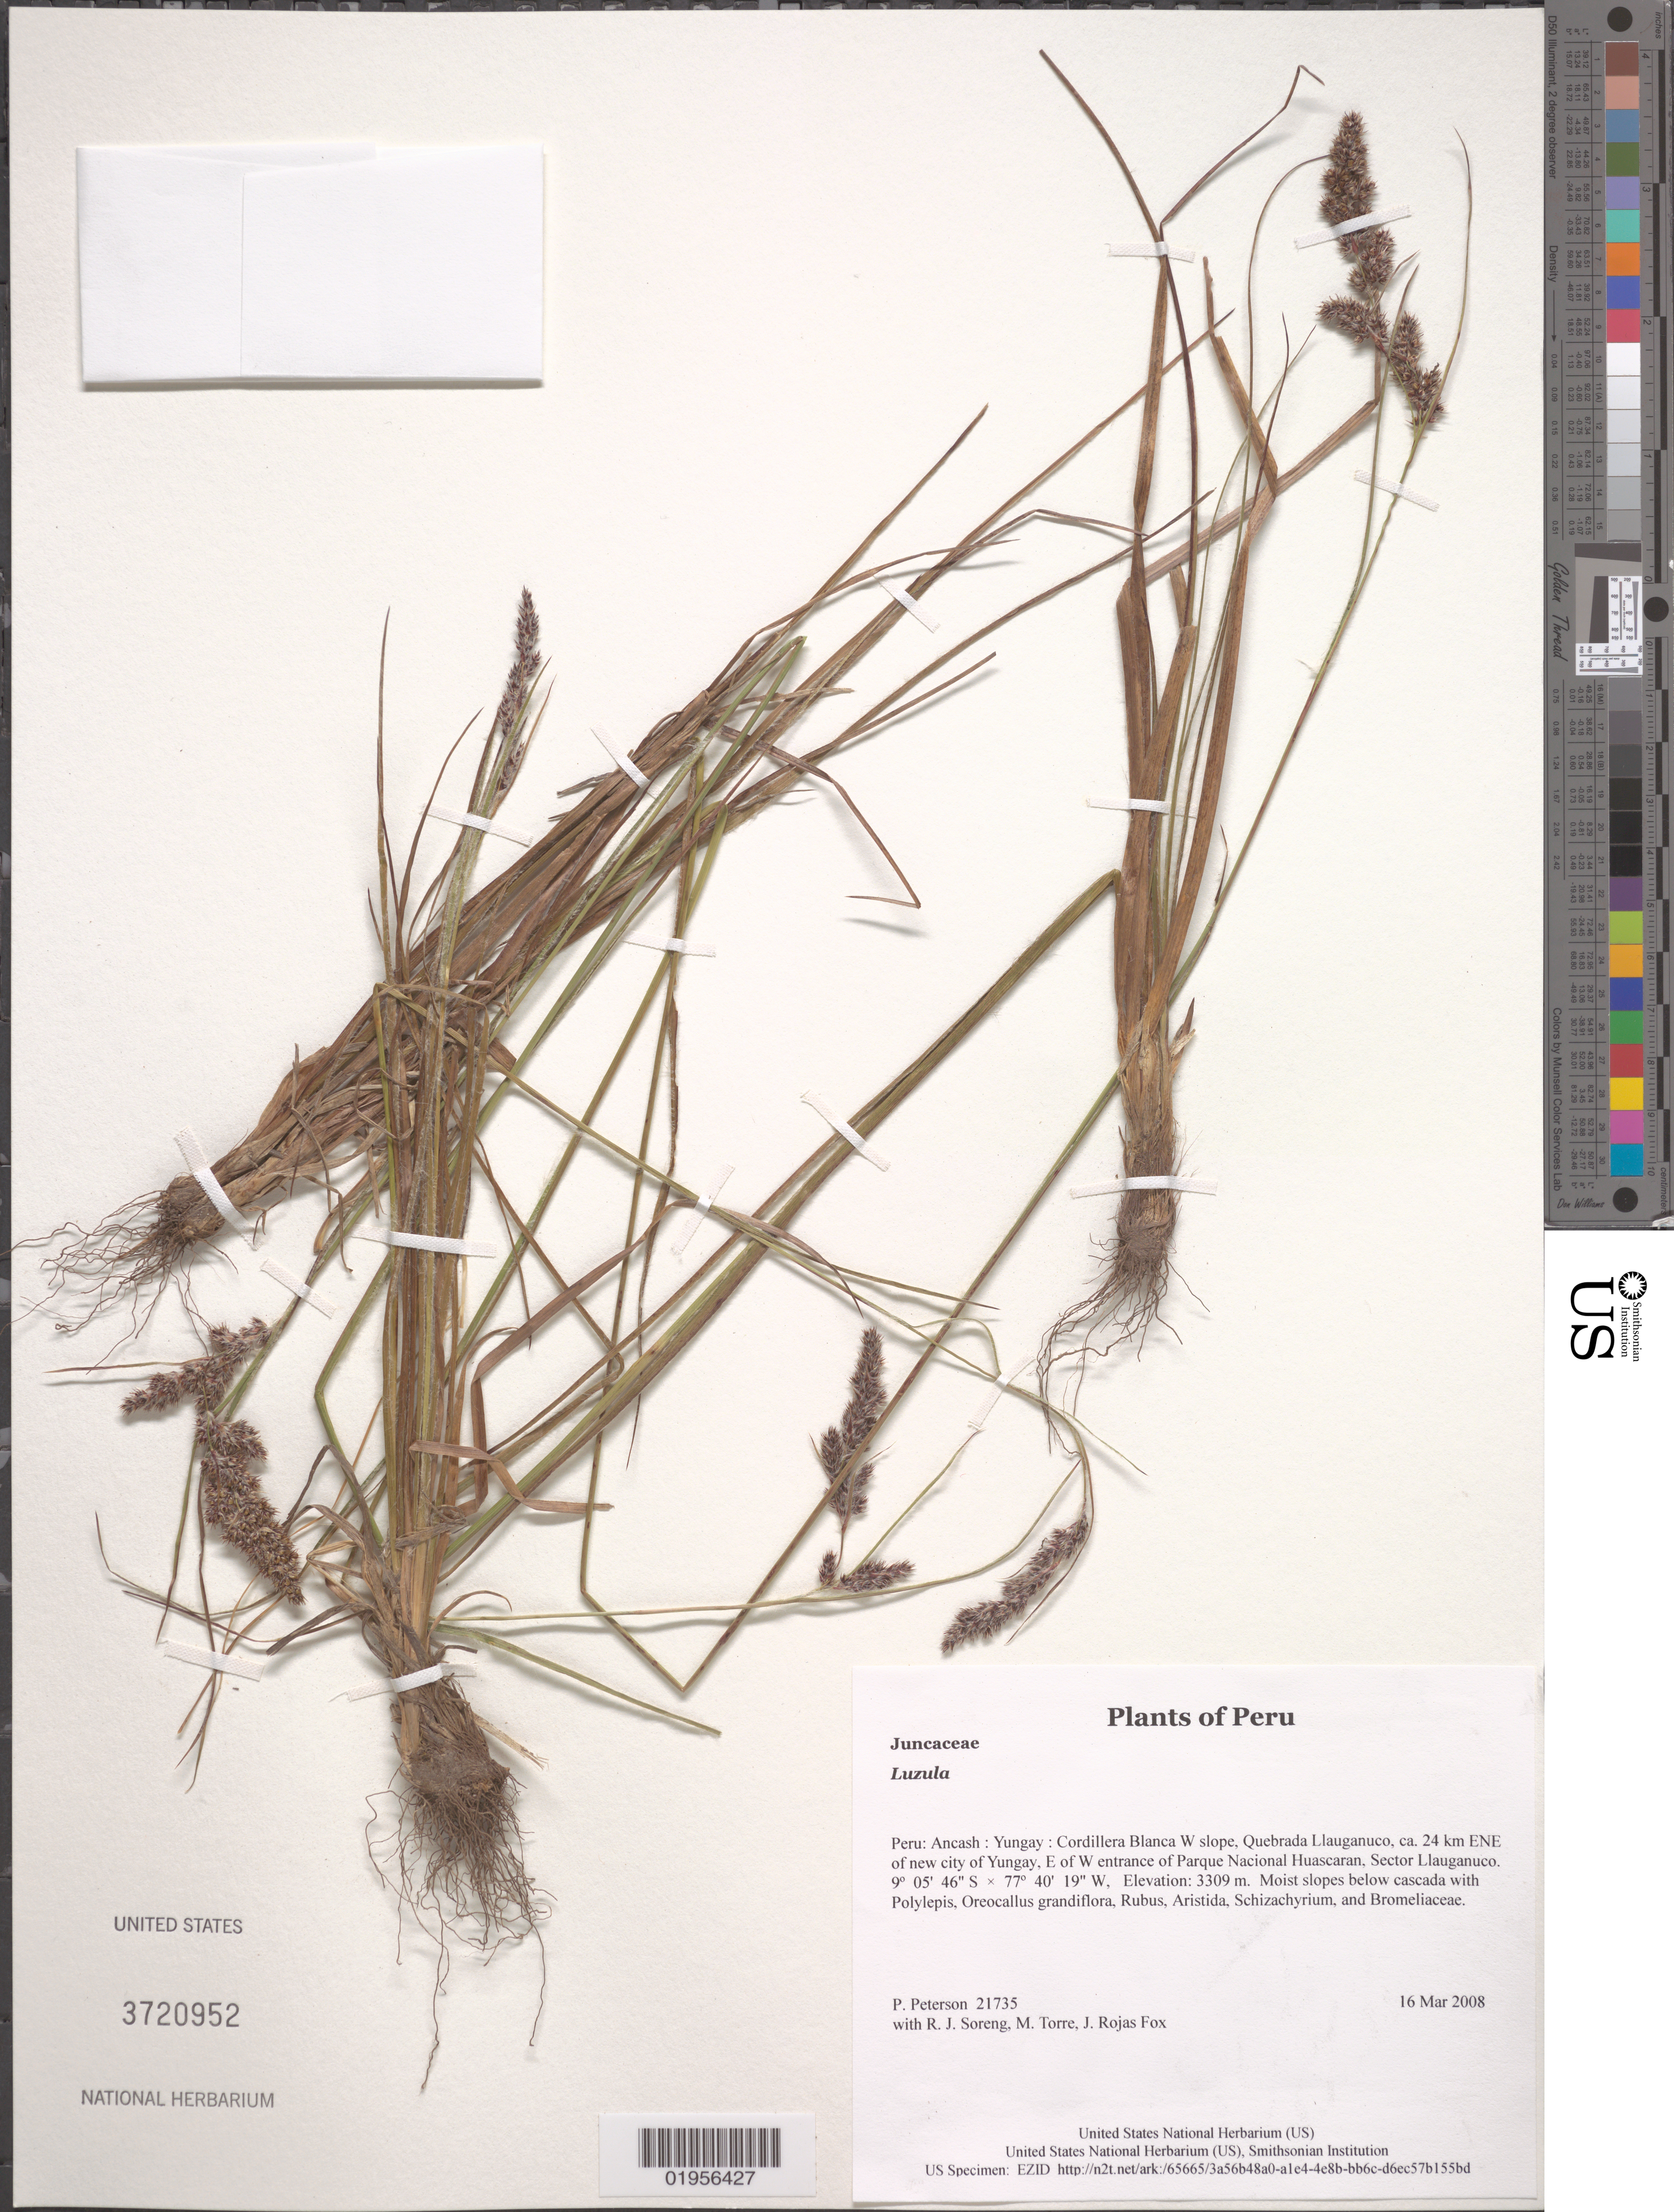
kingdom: Plantae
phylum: Tracheophyta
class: Liliopsida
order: Poales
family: Juncaceae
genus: Luzula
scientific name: Luzula sp.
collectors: P. M. Peterson, R. J. Soreng, M. Torre & J. Rojas Fox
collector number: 21735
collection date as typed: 16 Mar 2008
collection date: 2008-03-16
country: Peru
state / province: Ancash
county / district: Yungay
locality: Cordillera Blanca W slope, Quebrada Llauganuco, ca. 24 km ENE of new city of Yungay, E of W entrance of Parque Nacional Huascaran, Sector Llauganuco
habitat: Moist slopes below cascada with Polylepis, Oreocallus grandiflora, Rubus, Aristida, Schizachyrium, and Bromeliaceae.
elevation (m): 3309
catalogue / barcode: US 3720952